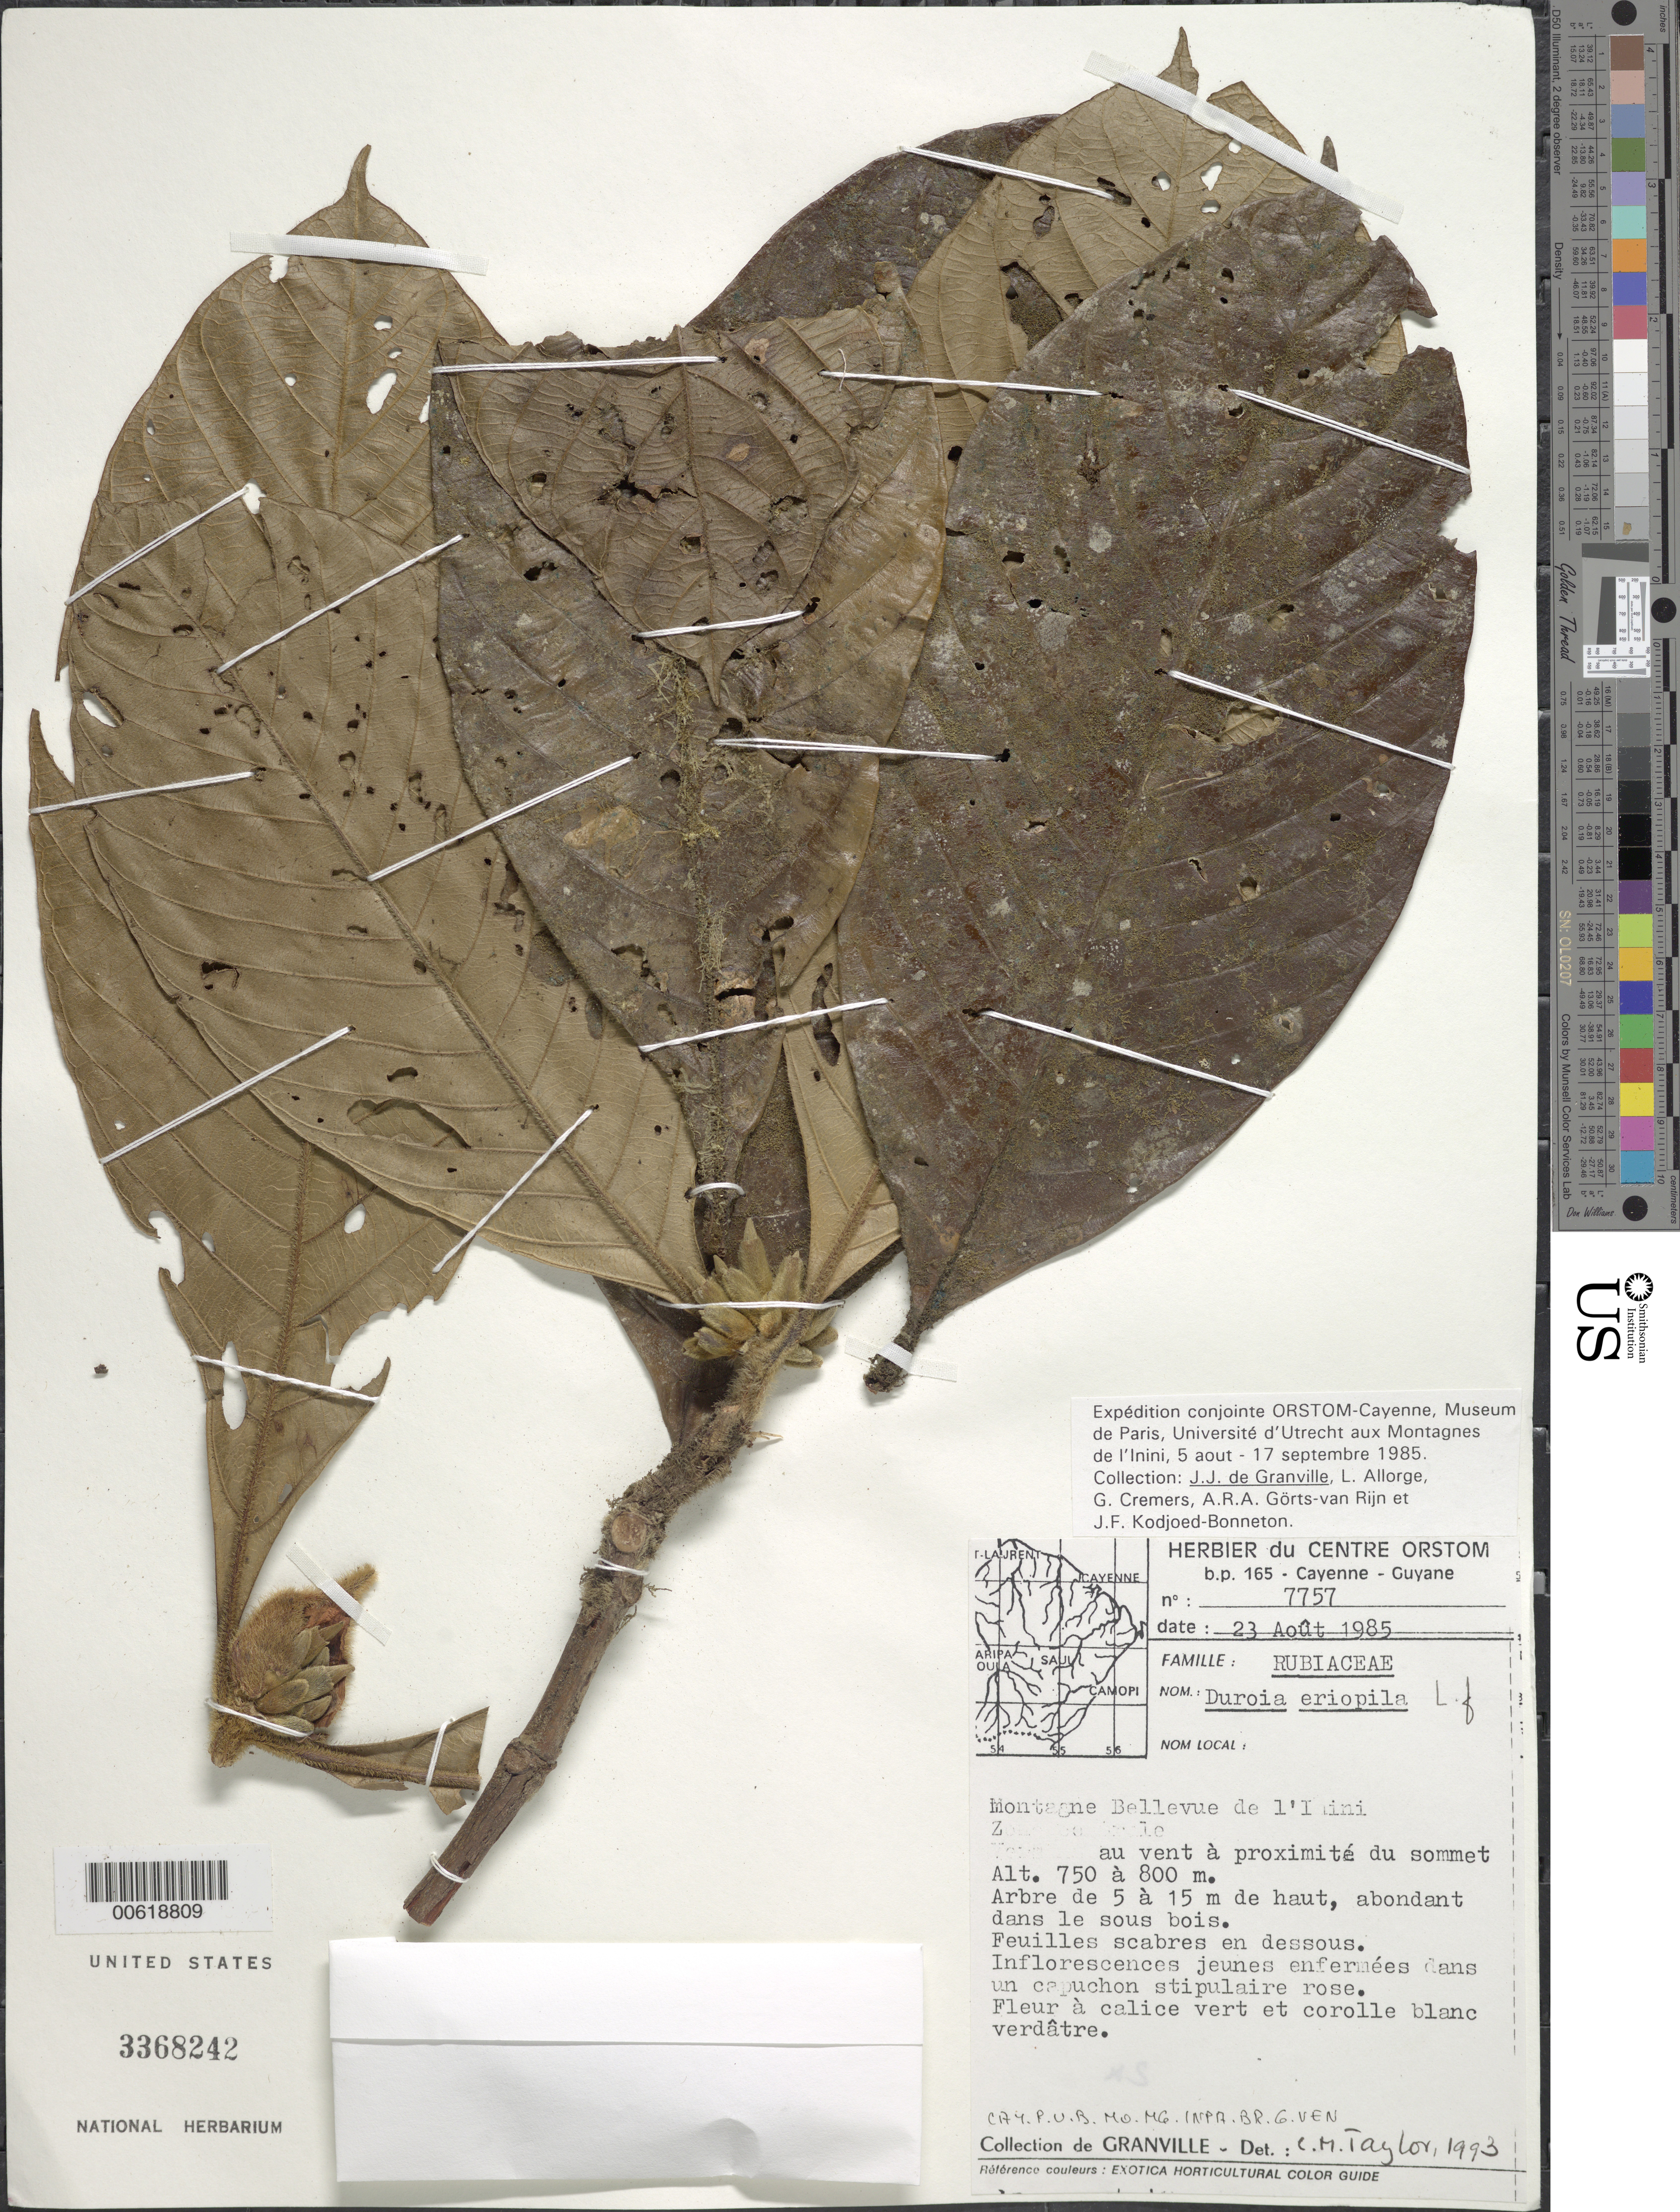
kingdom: Plantae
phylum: Tracheophyta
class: Magnoliopsida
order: Gentianales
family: Rubiaceae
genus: Duroia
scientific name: Duroia eriopila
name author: L. f.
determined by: Taylor, Charlotte M.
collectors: J.-J. de Granville, L. Allorge, G. Cremers, A. .R. A. Görts-van Rijn & J. Kodjoed-Bonneton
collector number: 7757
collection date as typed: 23-Aug-85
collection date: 1985-08-23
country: French Guiana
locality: Montagnes Bellevue de l'Inini, zone centrale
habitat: Au vet au proximite du sommet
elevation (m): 750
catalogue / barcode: US 3368242